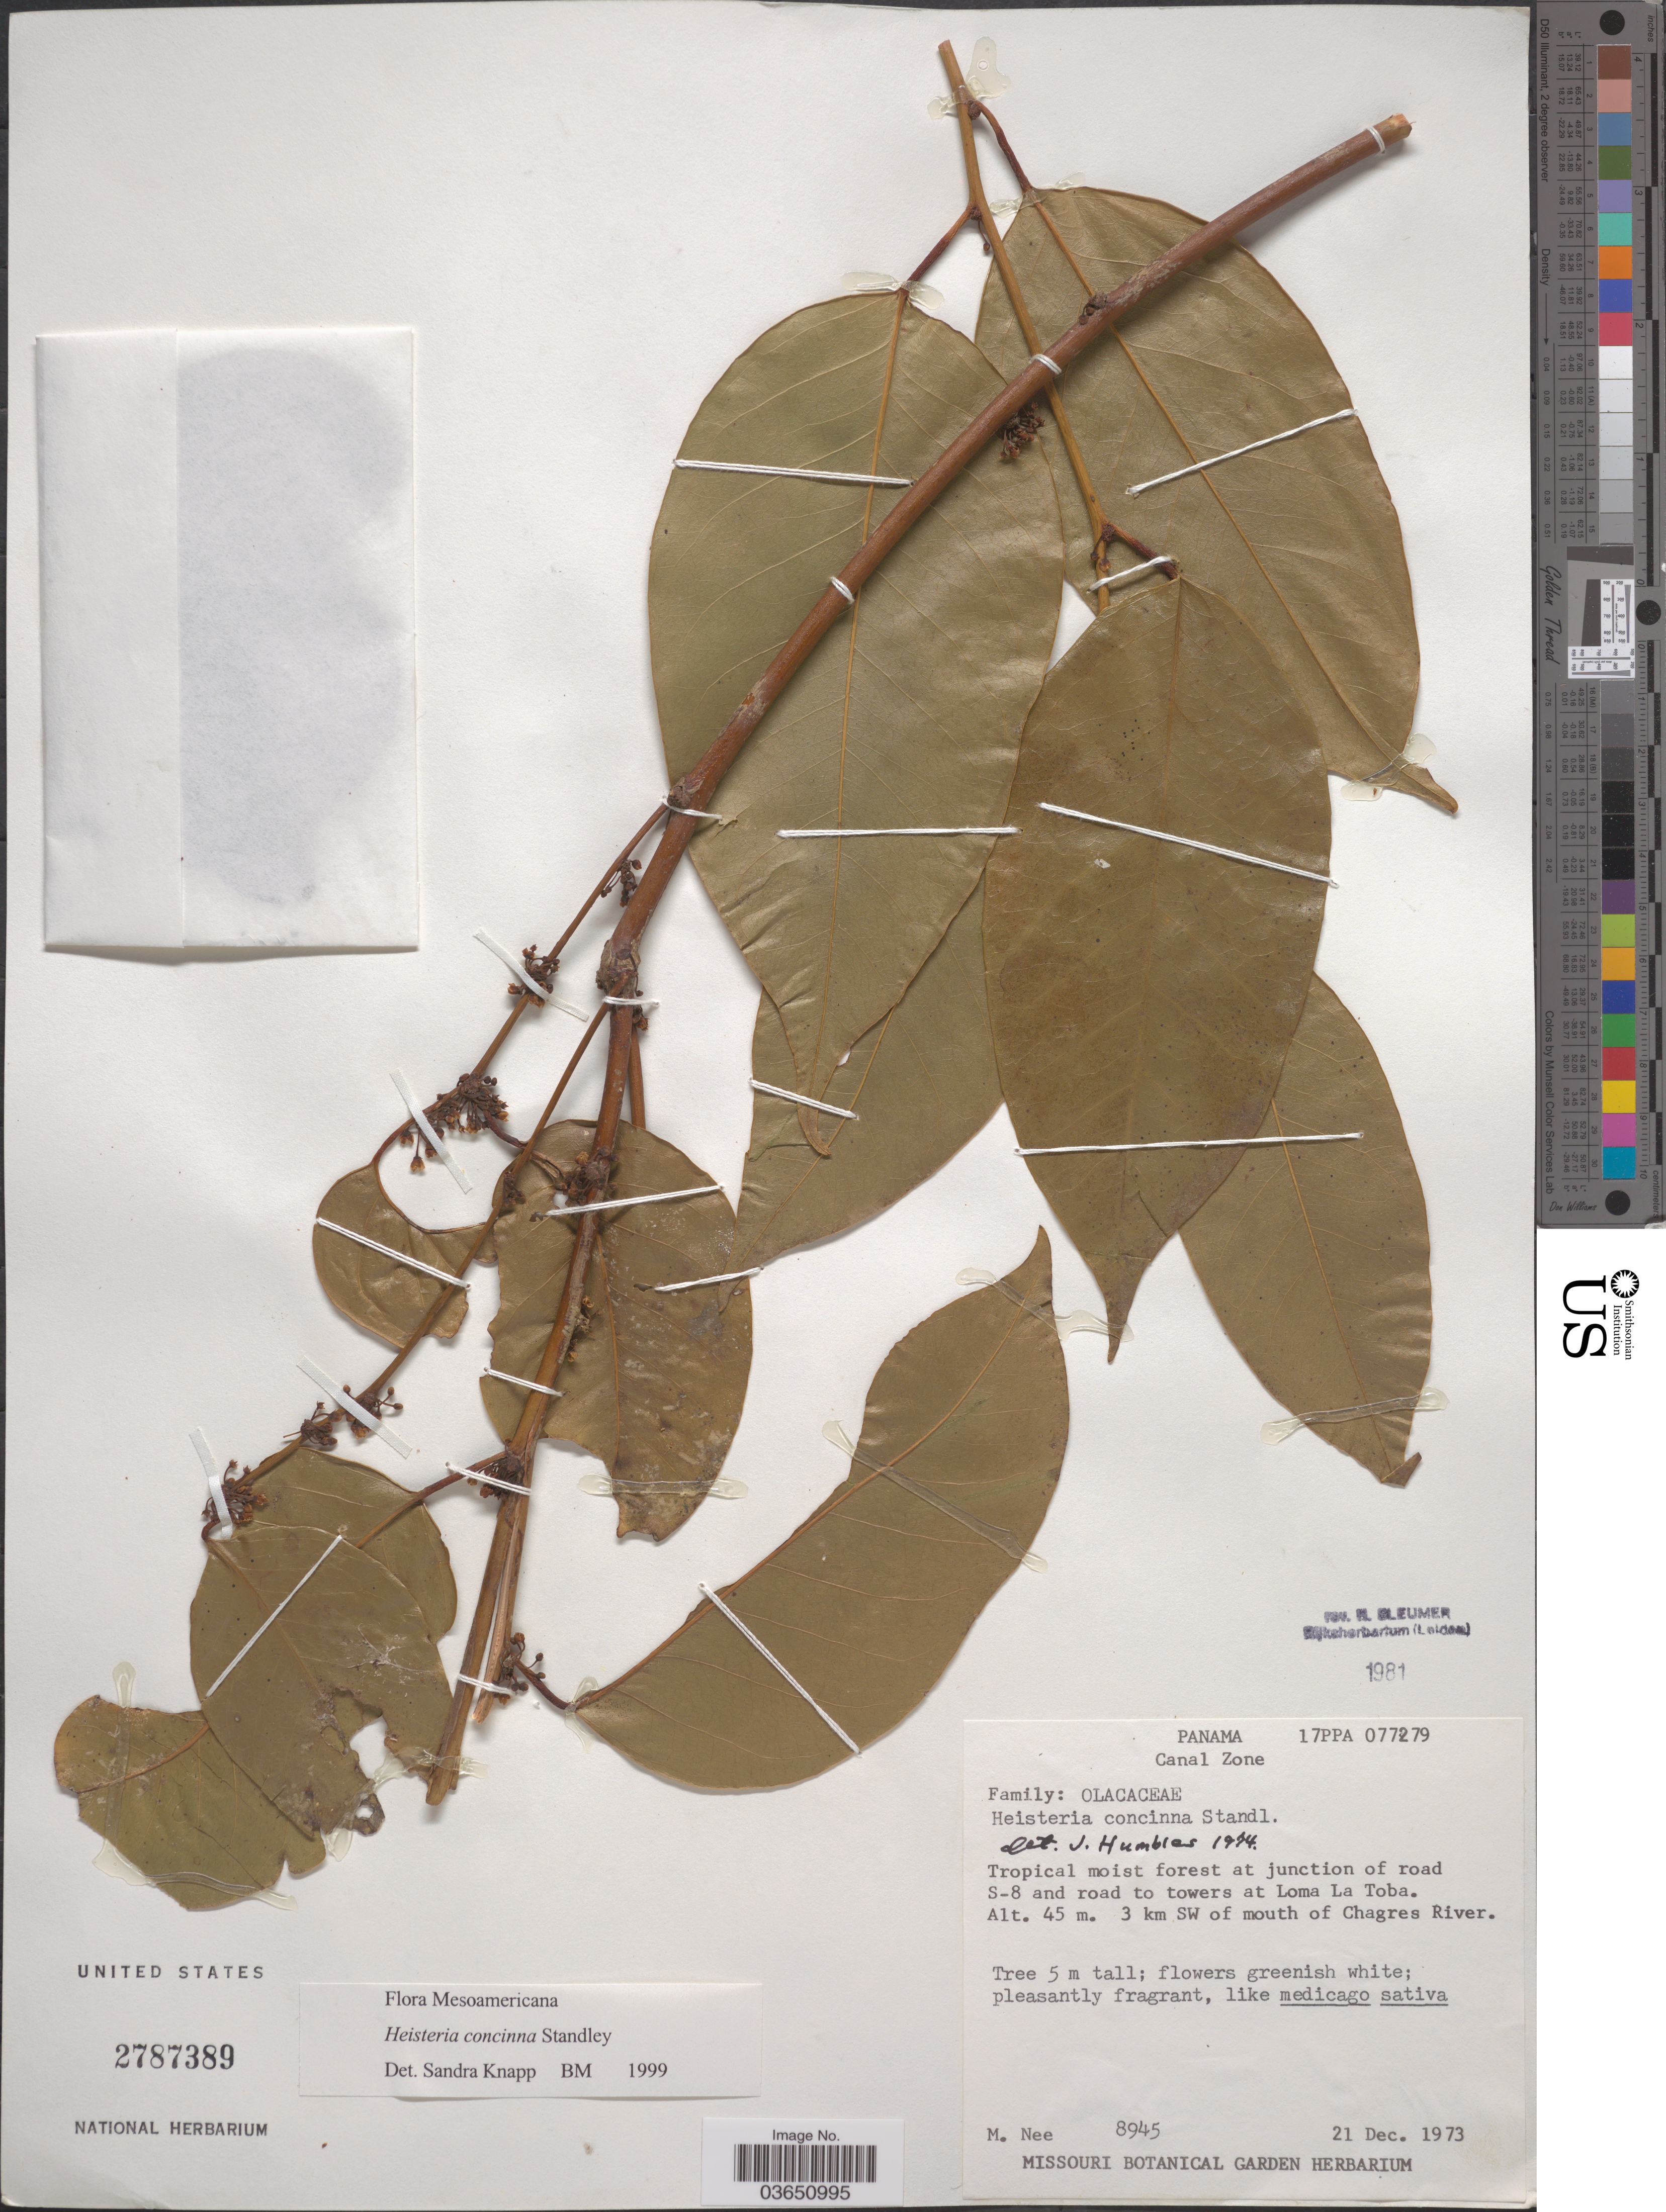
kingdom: Plantae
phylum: Tracheophyta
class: Magnoliopsida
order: Santalales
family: Erythropalaceae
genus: Heisteria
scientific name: Heisteria concinna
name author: Standl.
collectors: M. Nee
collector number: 8945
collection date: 1973-12-21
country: Panama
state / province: Colón / Panamá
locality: Canal Zone. Tropical moist forest at junction of road S-8 and road to towers at Loma La Toba. 3 km SW of mouth of Chagres River.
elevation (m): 45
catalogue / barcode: US 2787389